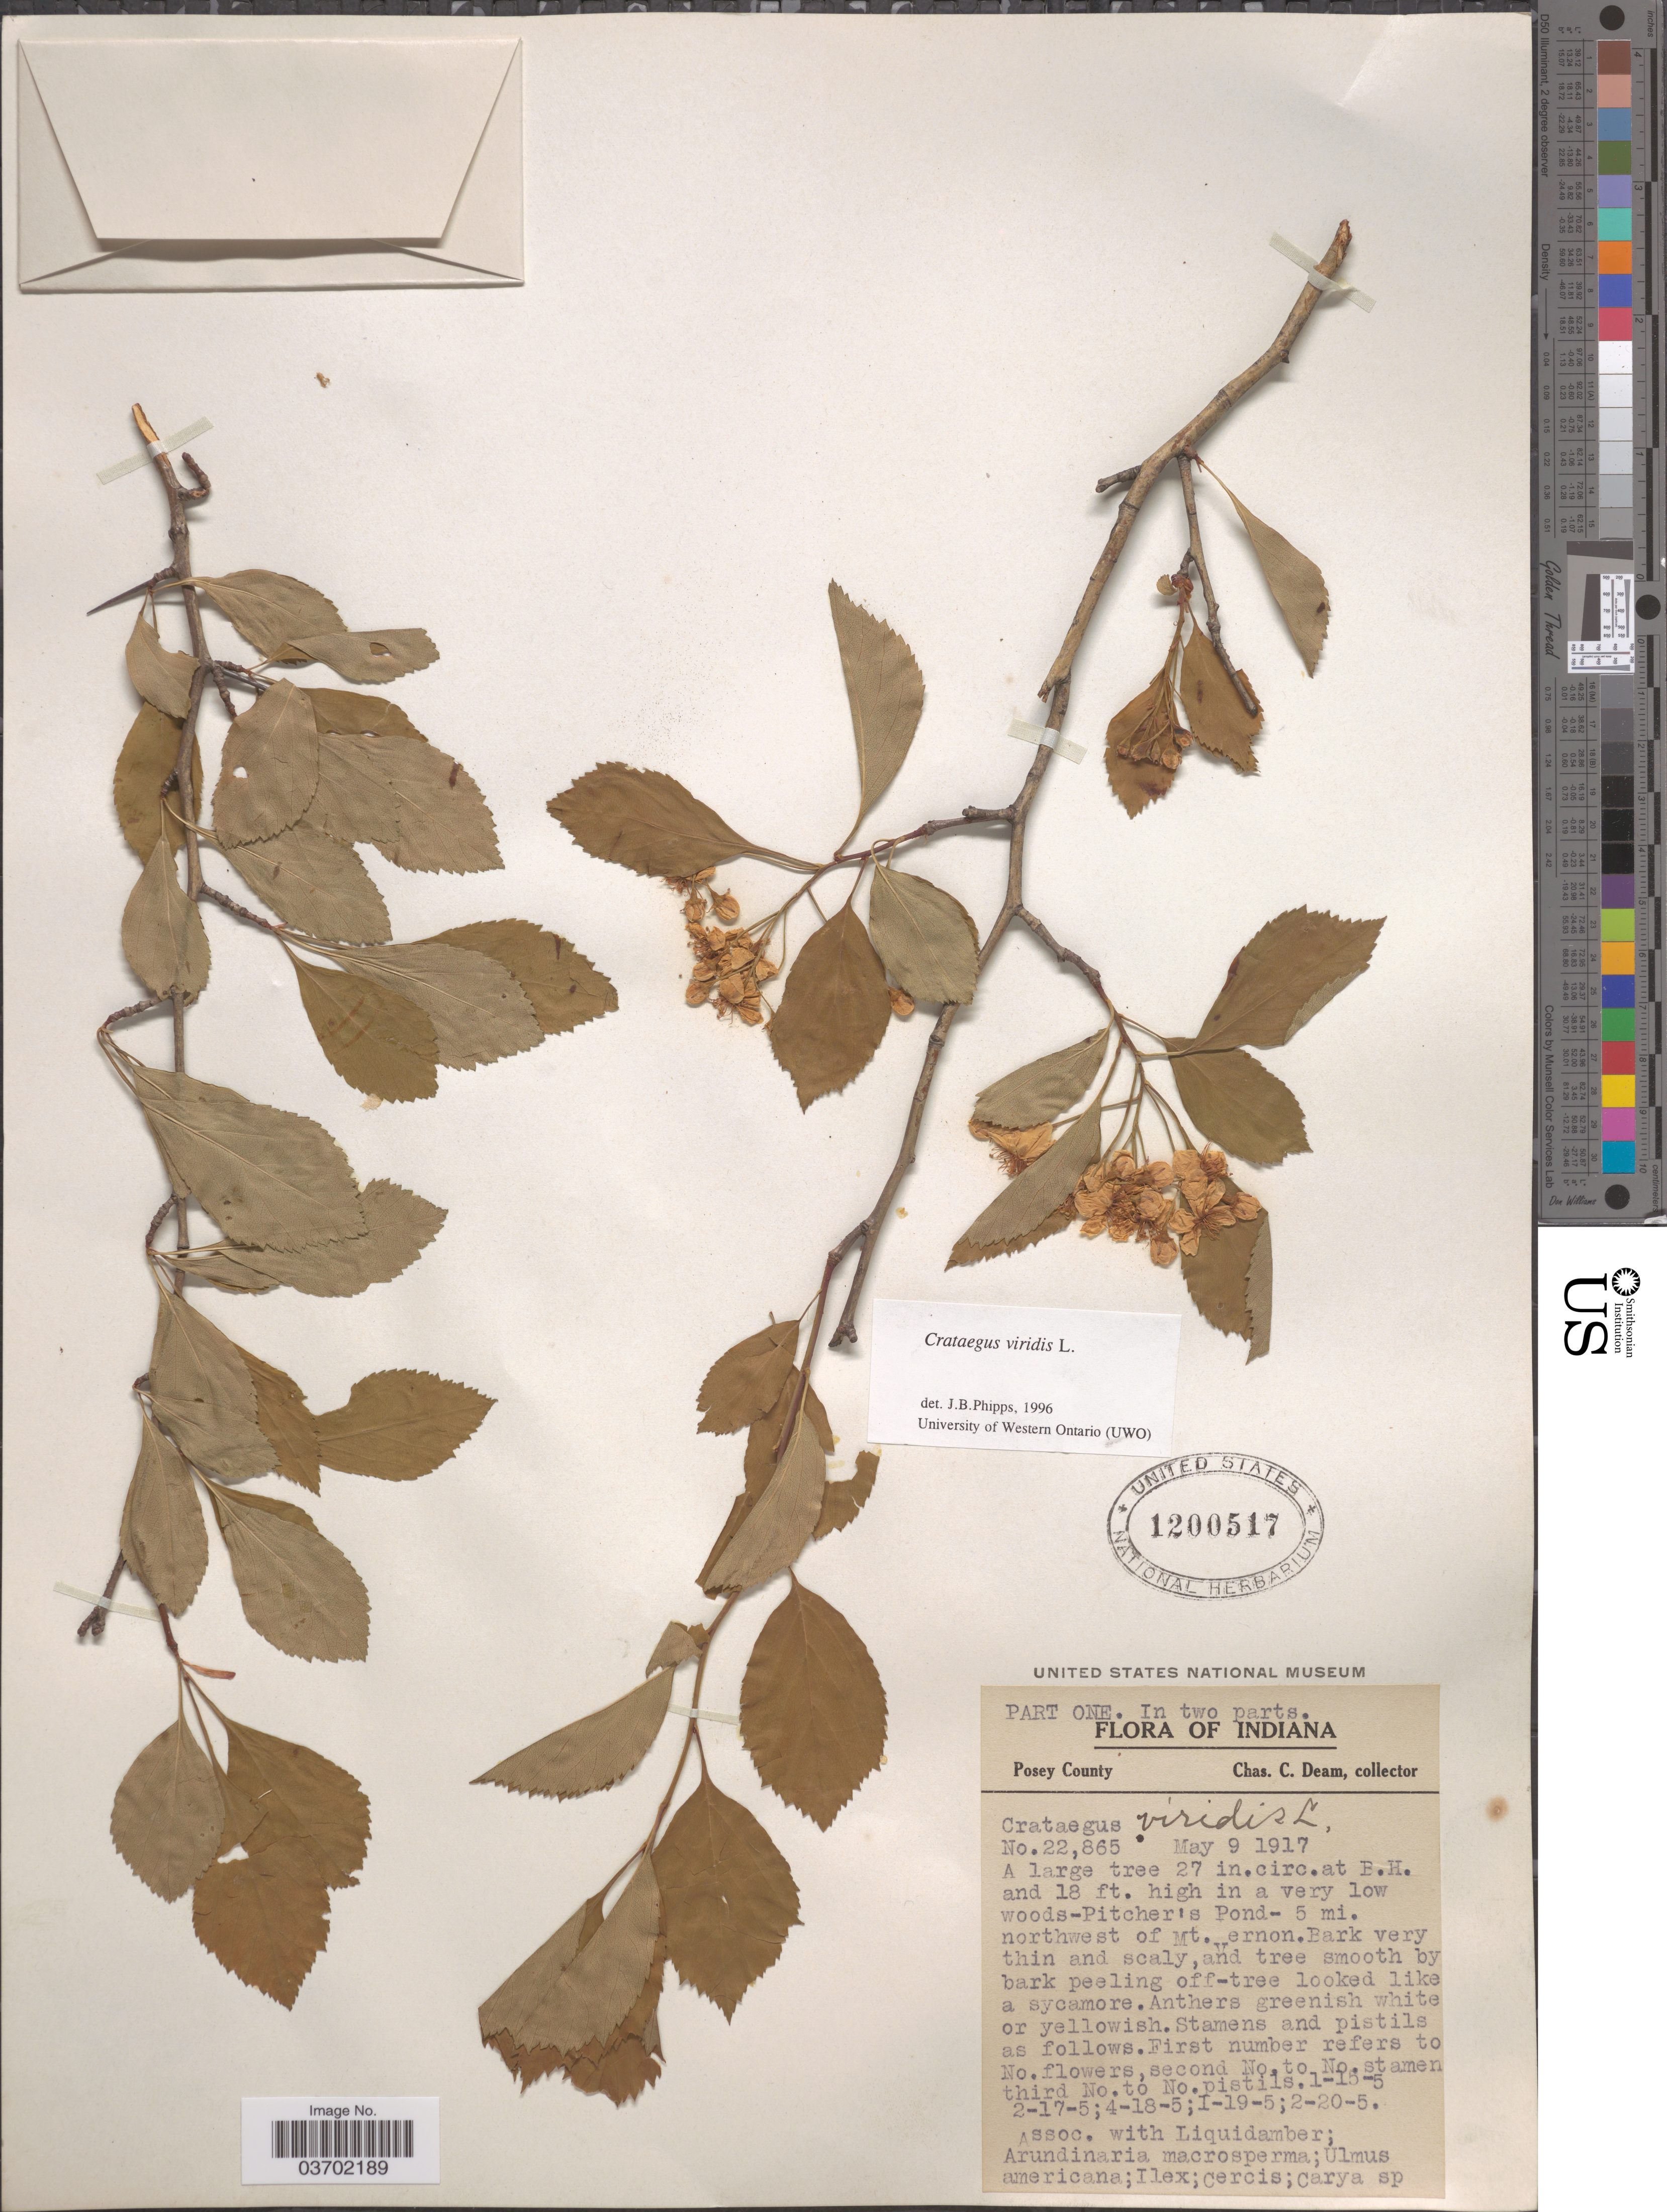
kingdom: Plantae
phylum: Tracheophyta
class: Magnoliopsida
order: Rosales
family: Rosaceae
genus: Crataegus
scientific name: Crataegus viridis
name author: L.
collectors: C. C. Deam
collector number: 22865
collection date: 1917-05-09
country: United States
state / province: Indiana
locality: Posey County. Pitcher's Pond- 5 mi. northwest of Mt. Vernon.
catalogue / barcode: US 1200517